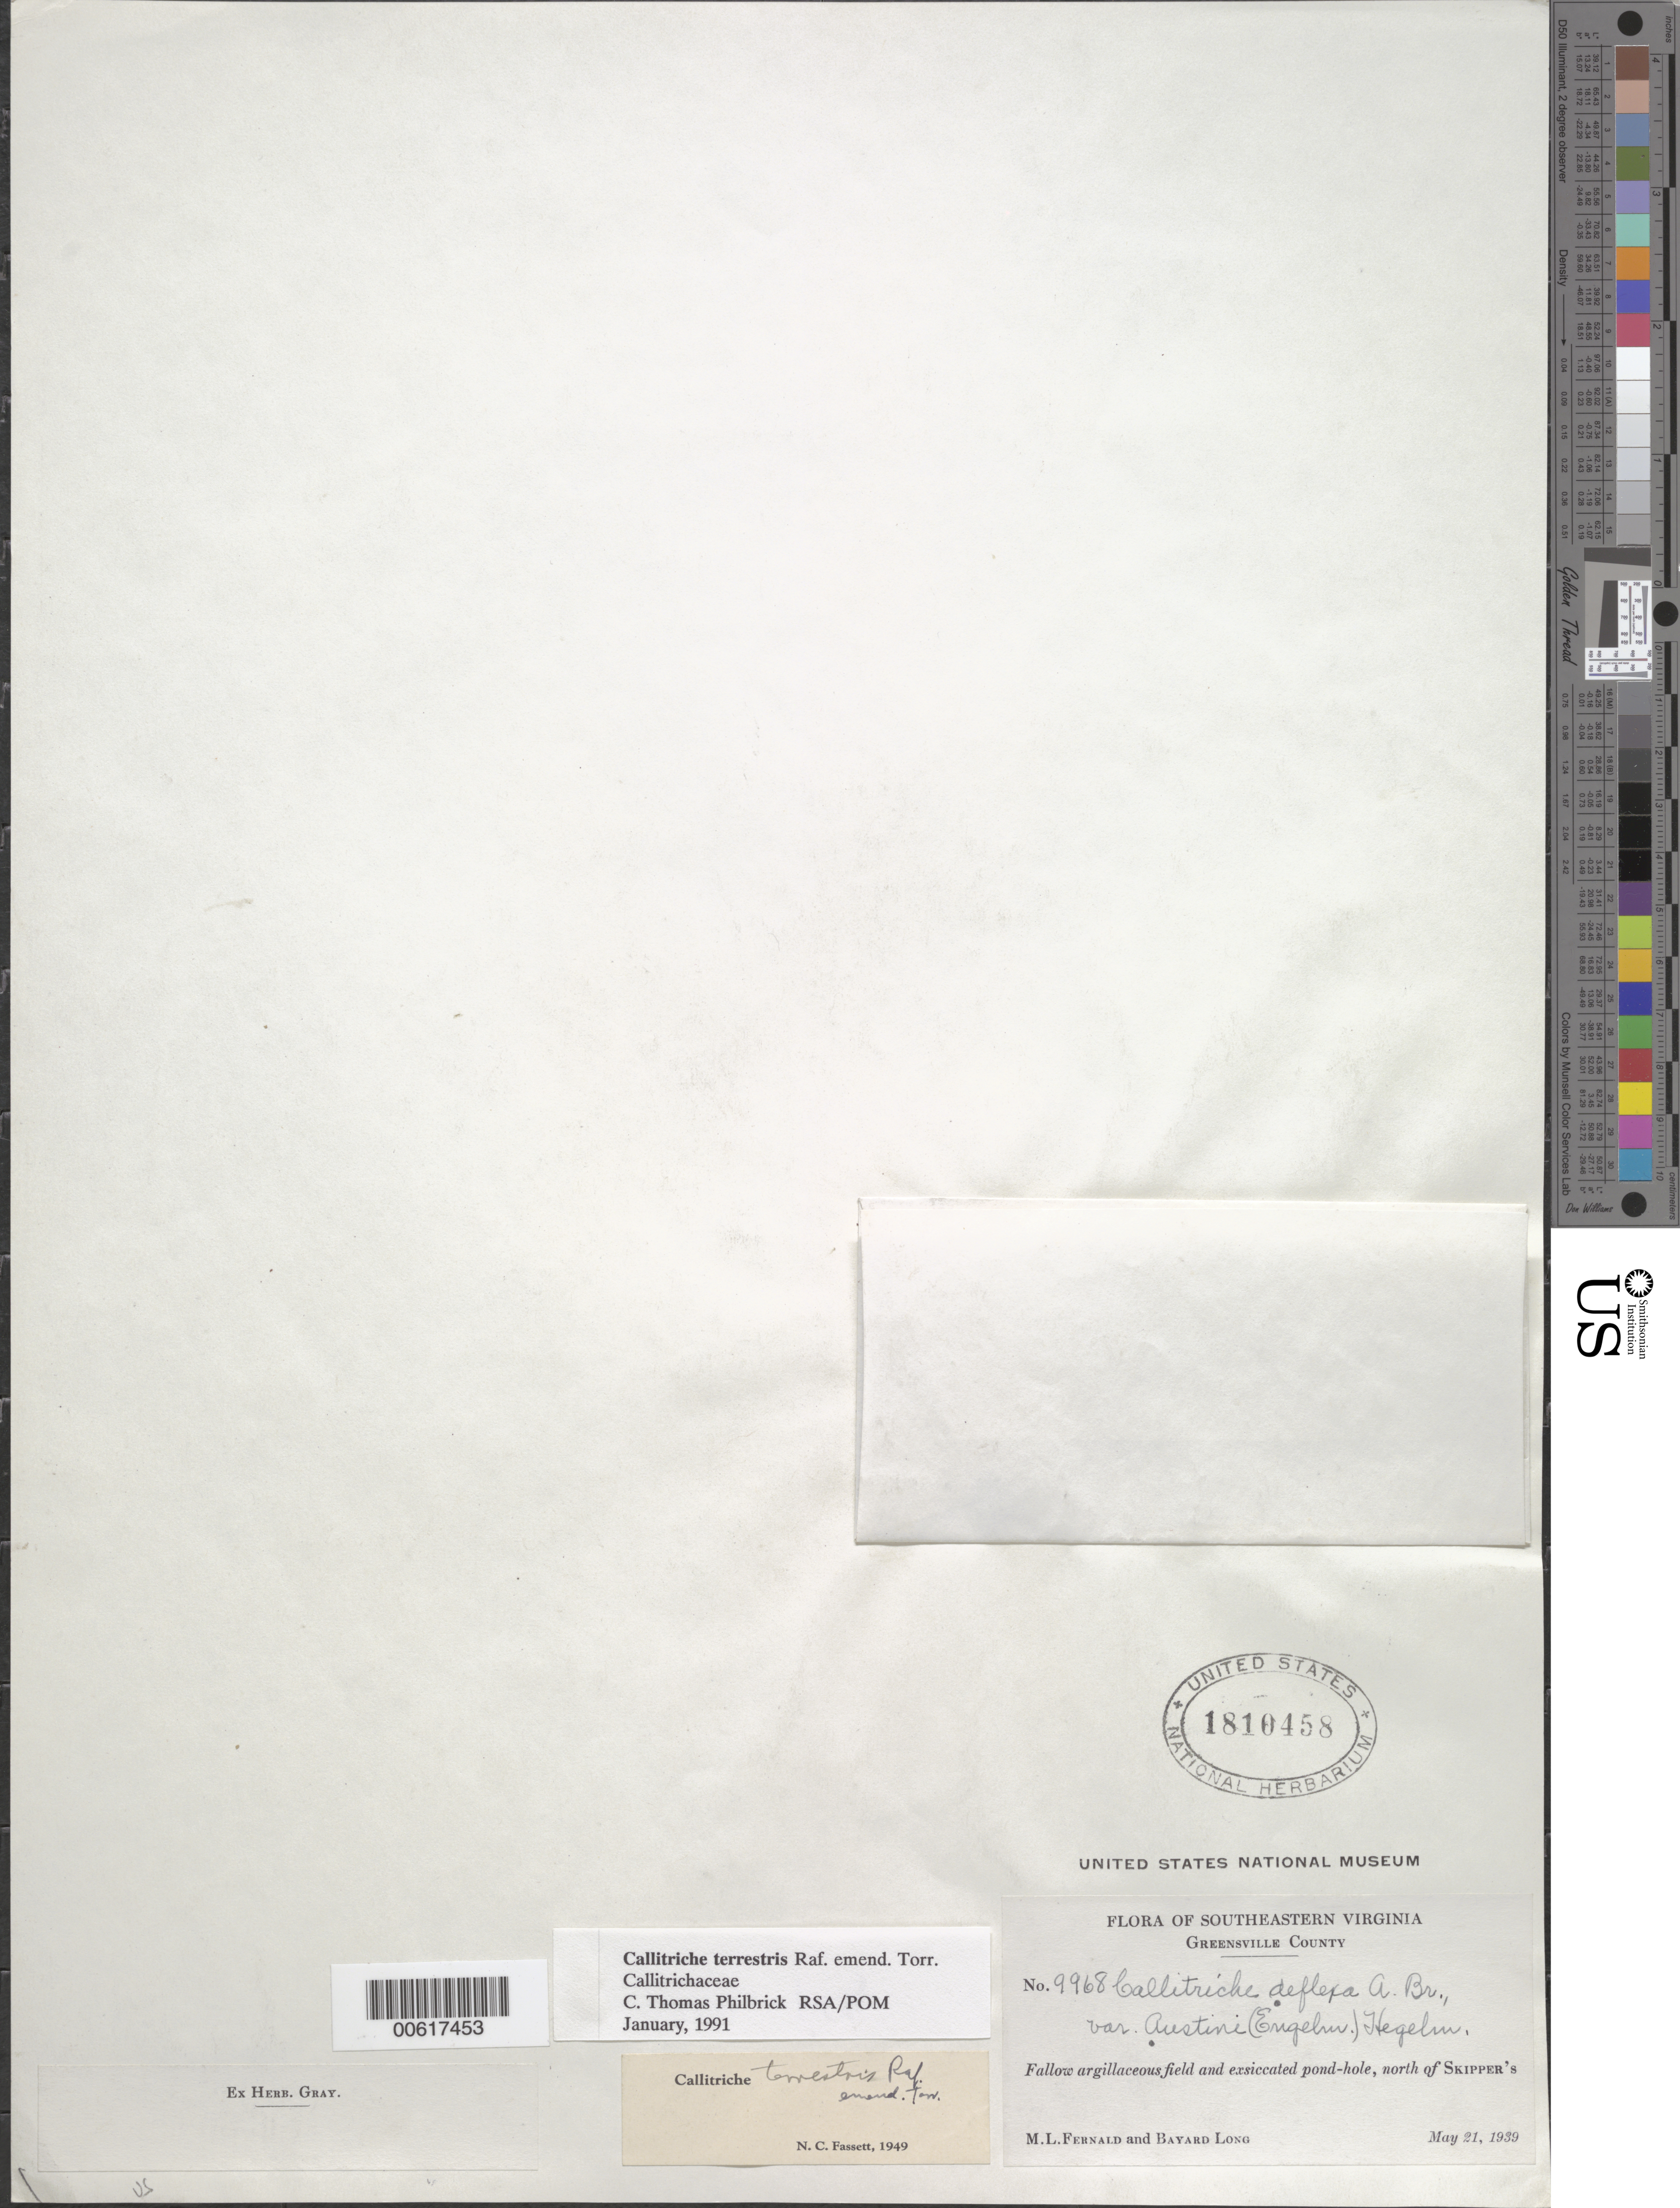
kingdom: Plantae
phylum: Tracheophyta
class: Magnoliopsida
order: Lamiales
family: Plantaginaceae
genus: Callitriche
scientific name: Callitriche terrestris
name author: Raf.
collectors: M. L. Fernald & B. Long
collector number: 9968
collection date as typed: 21 May 1939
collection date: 1939-05-21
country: United States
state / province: Virginia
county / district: Greensville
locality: N of Skipper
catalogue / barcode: US 1810458